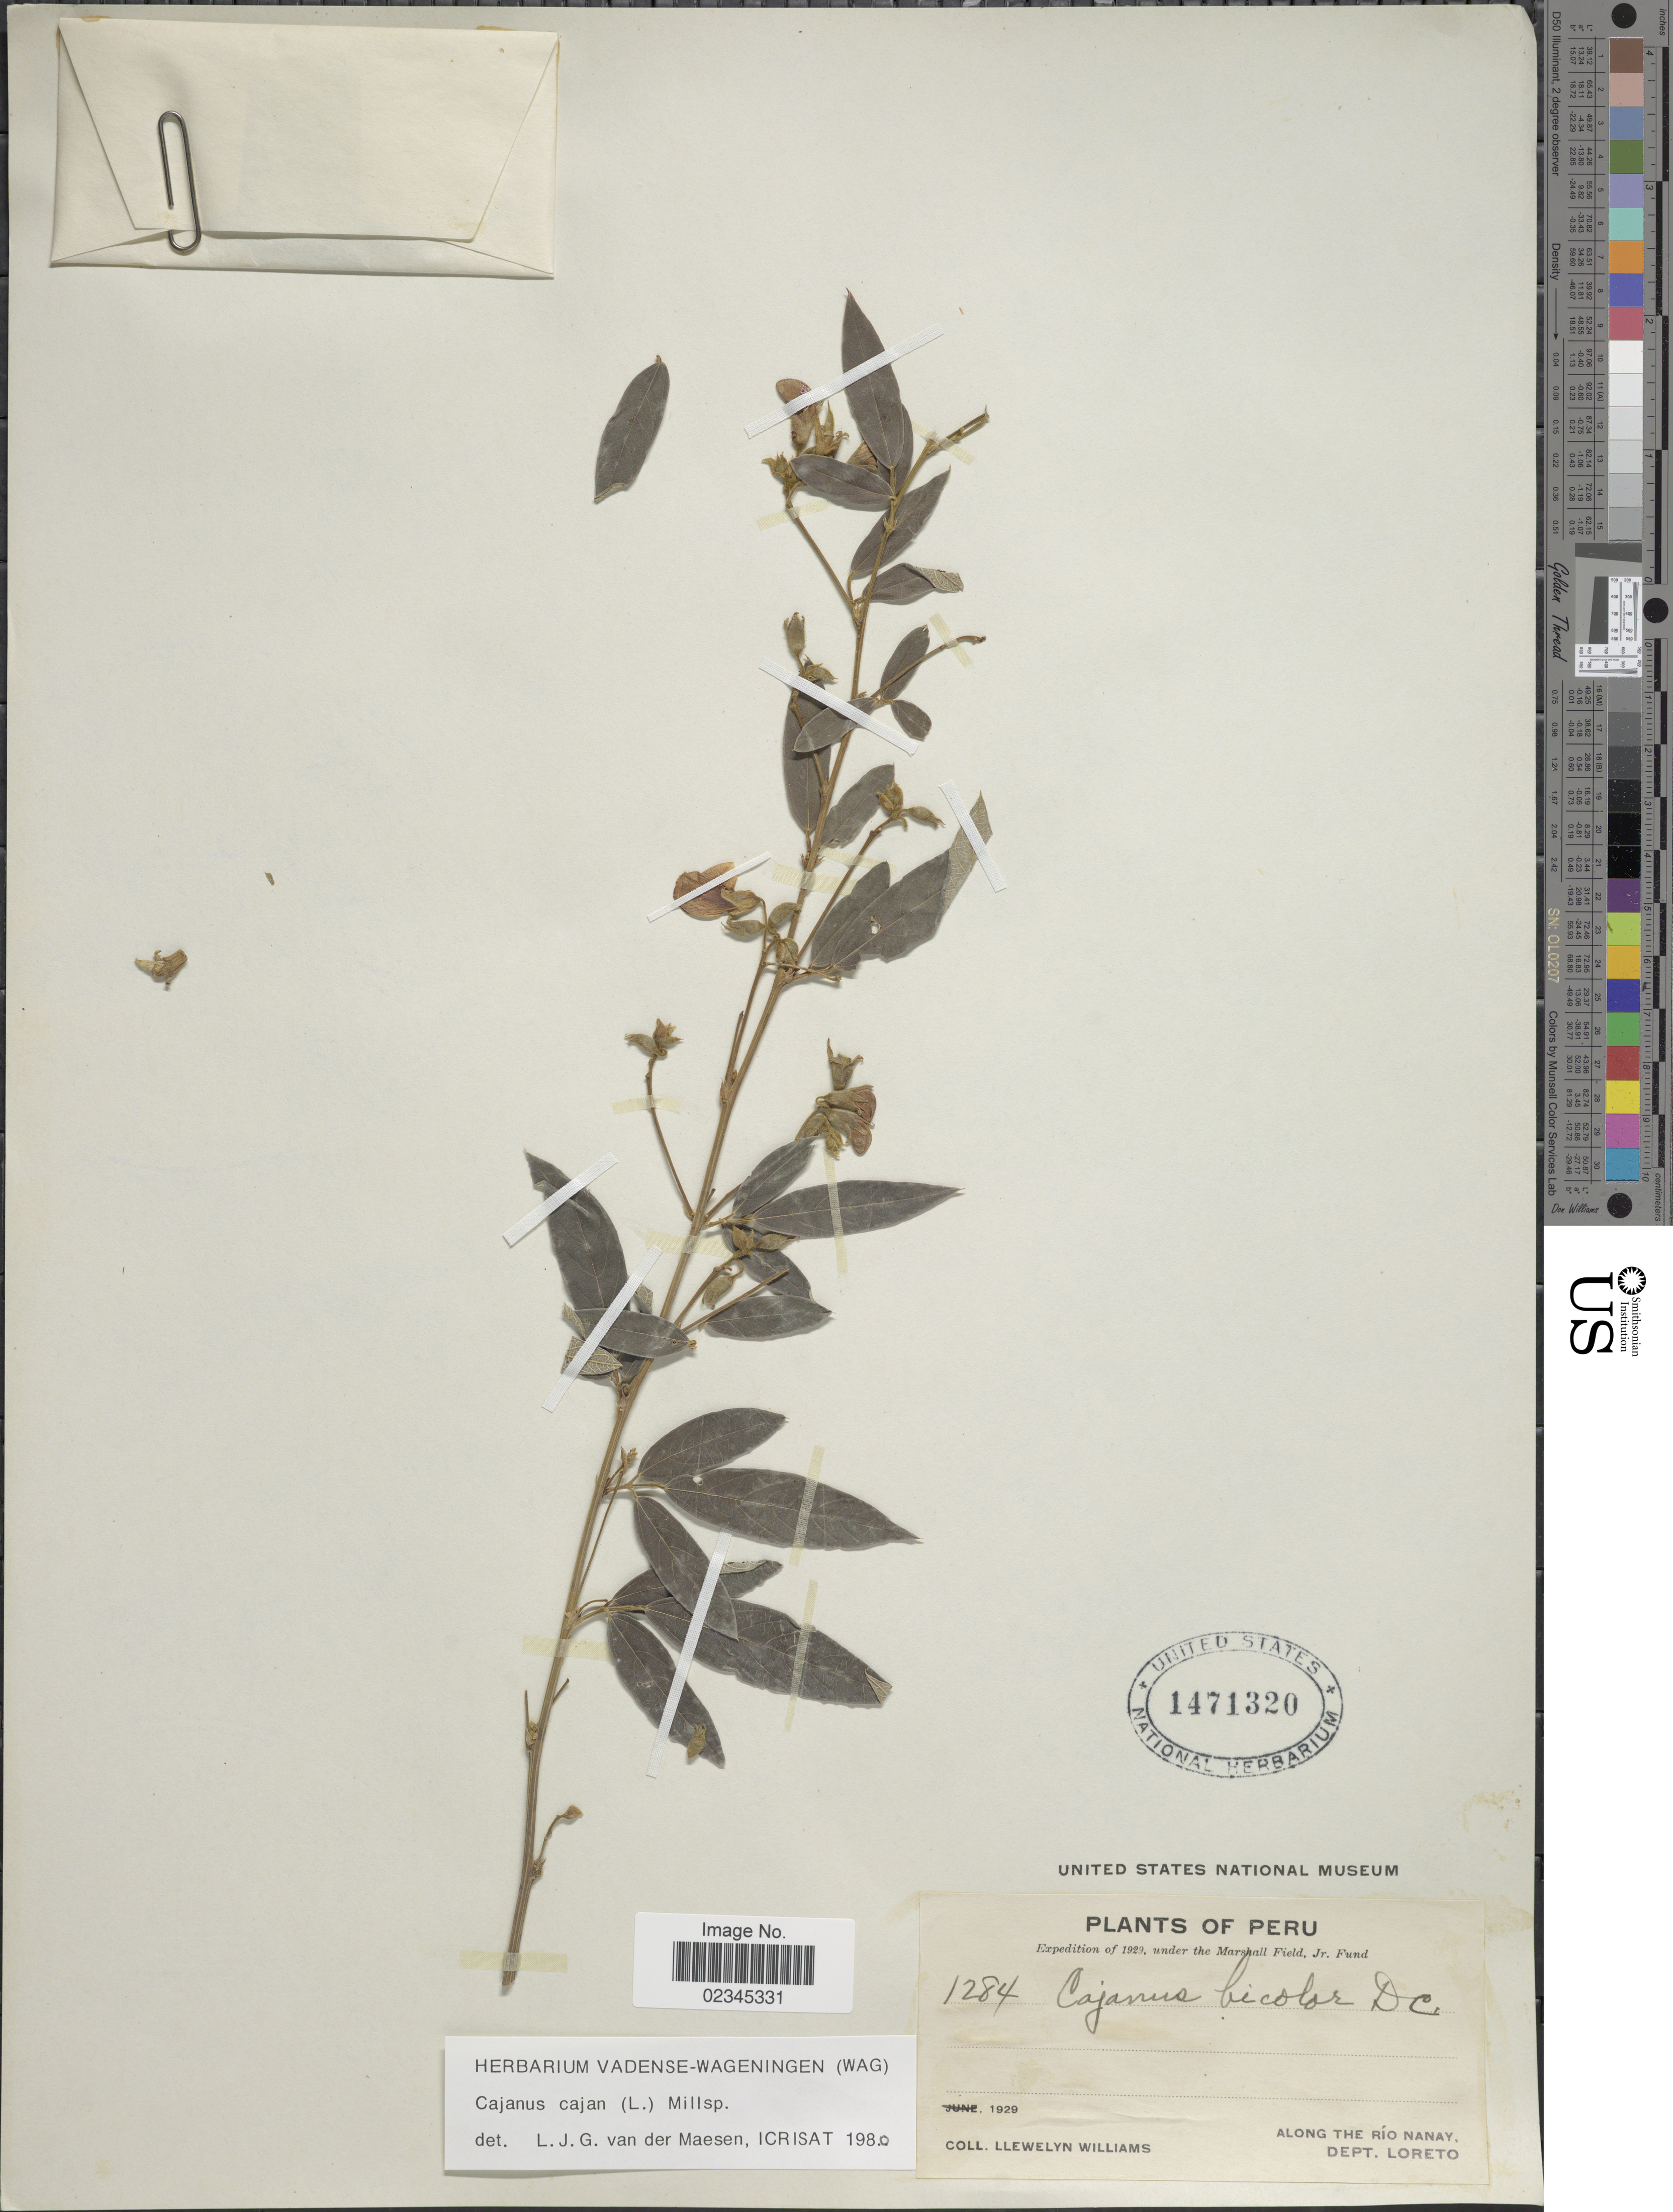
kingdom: Plantae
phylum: Tracheophyta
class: Magnoliopsida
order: Fabales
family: Fabaceae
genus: Cajanus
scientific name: Cajanus cajan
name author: (L.) Huth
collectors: Ll. Williams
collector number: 1284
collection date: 1929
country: Peru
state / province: Loreto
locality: Along the Río Nanay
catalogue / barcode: US 1471320